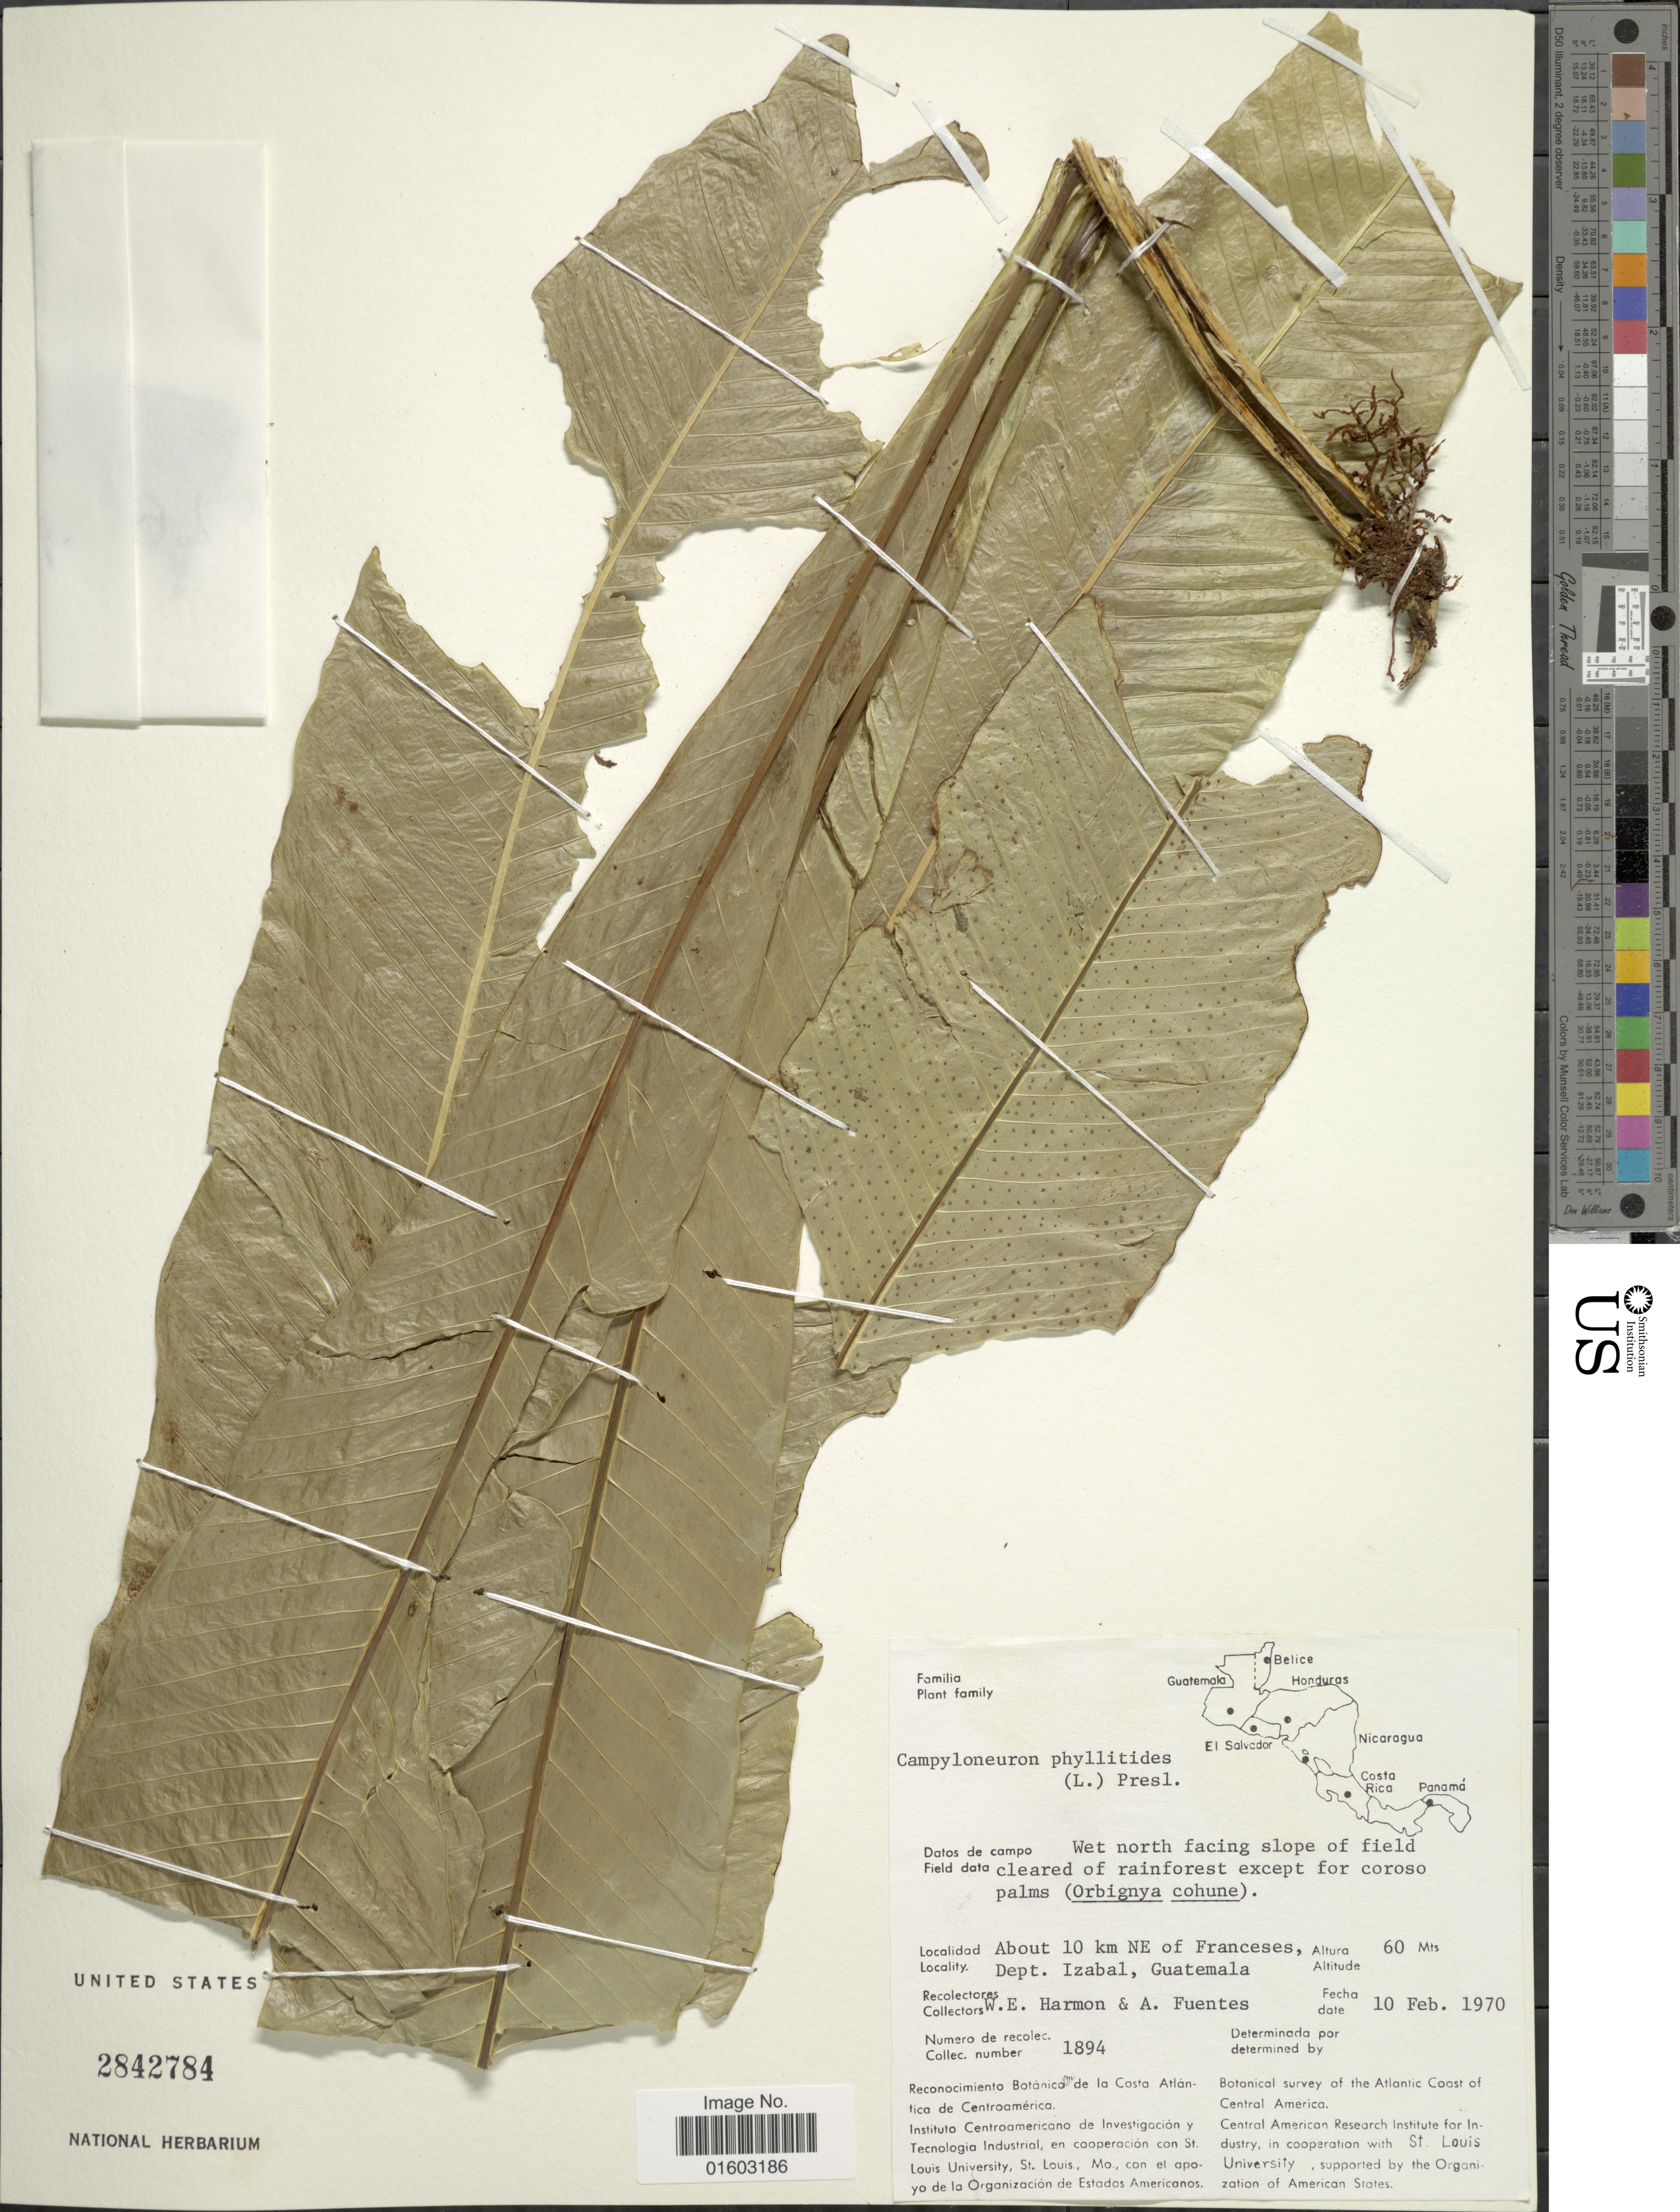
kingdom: Plantae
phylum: Tracheophyta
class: Polypodiopsida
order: Polypodiales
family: Polypodiaceae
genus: Campyloneurum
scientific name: Campyloneurum phyllitidis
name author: (L.) C. Presl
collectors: W. E. Harmon & A. Fuentes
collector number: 1894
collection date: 1970-02-10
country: Guatemala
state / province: Izabal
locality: About 10 km NE of FRanceses, Dept. Izabal, Guatemala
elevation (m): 60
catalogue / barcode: US 2842784